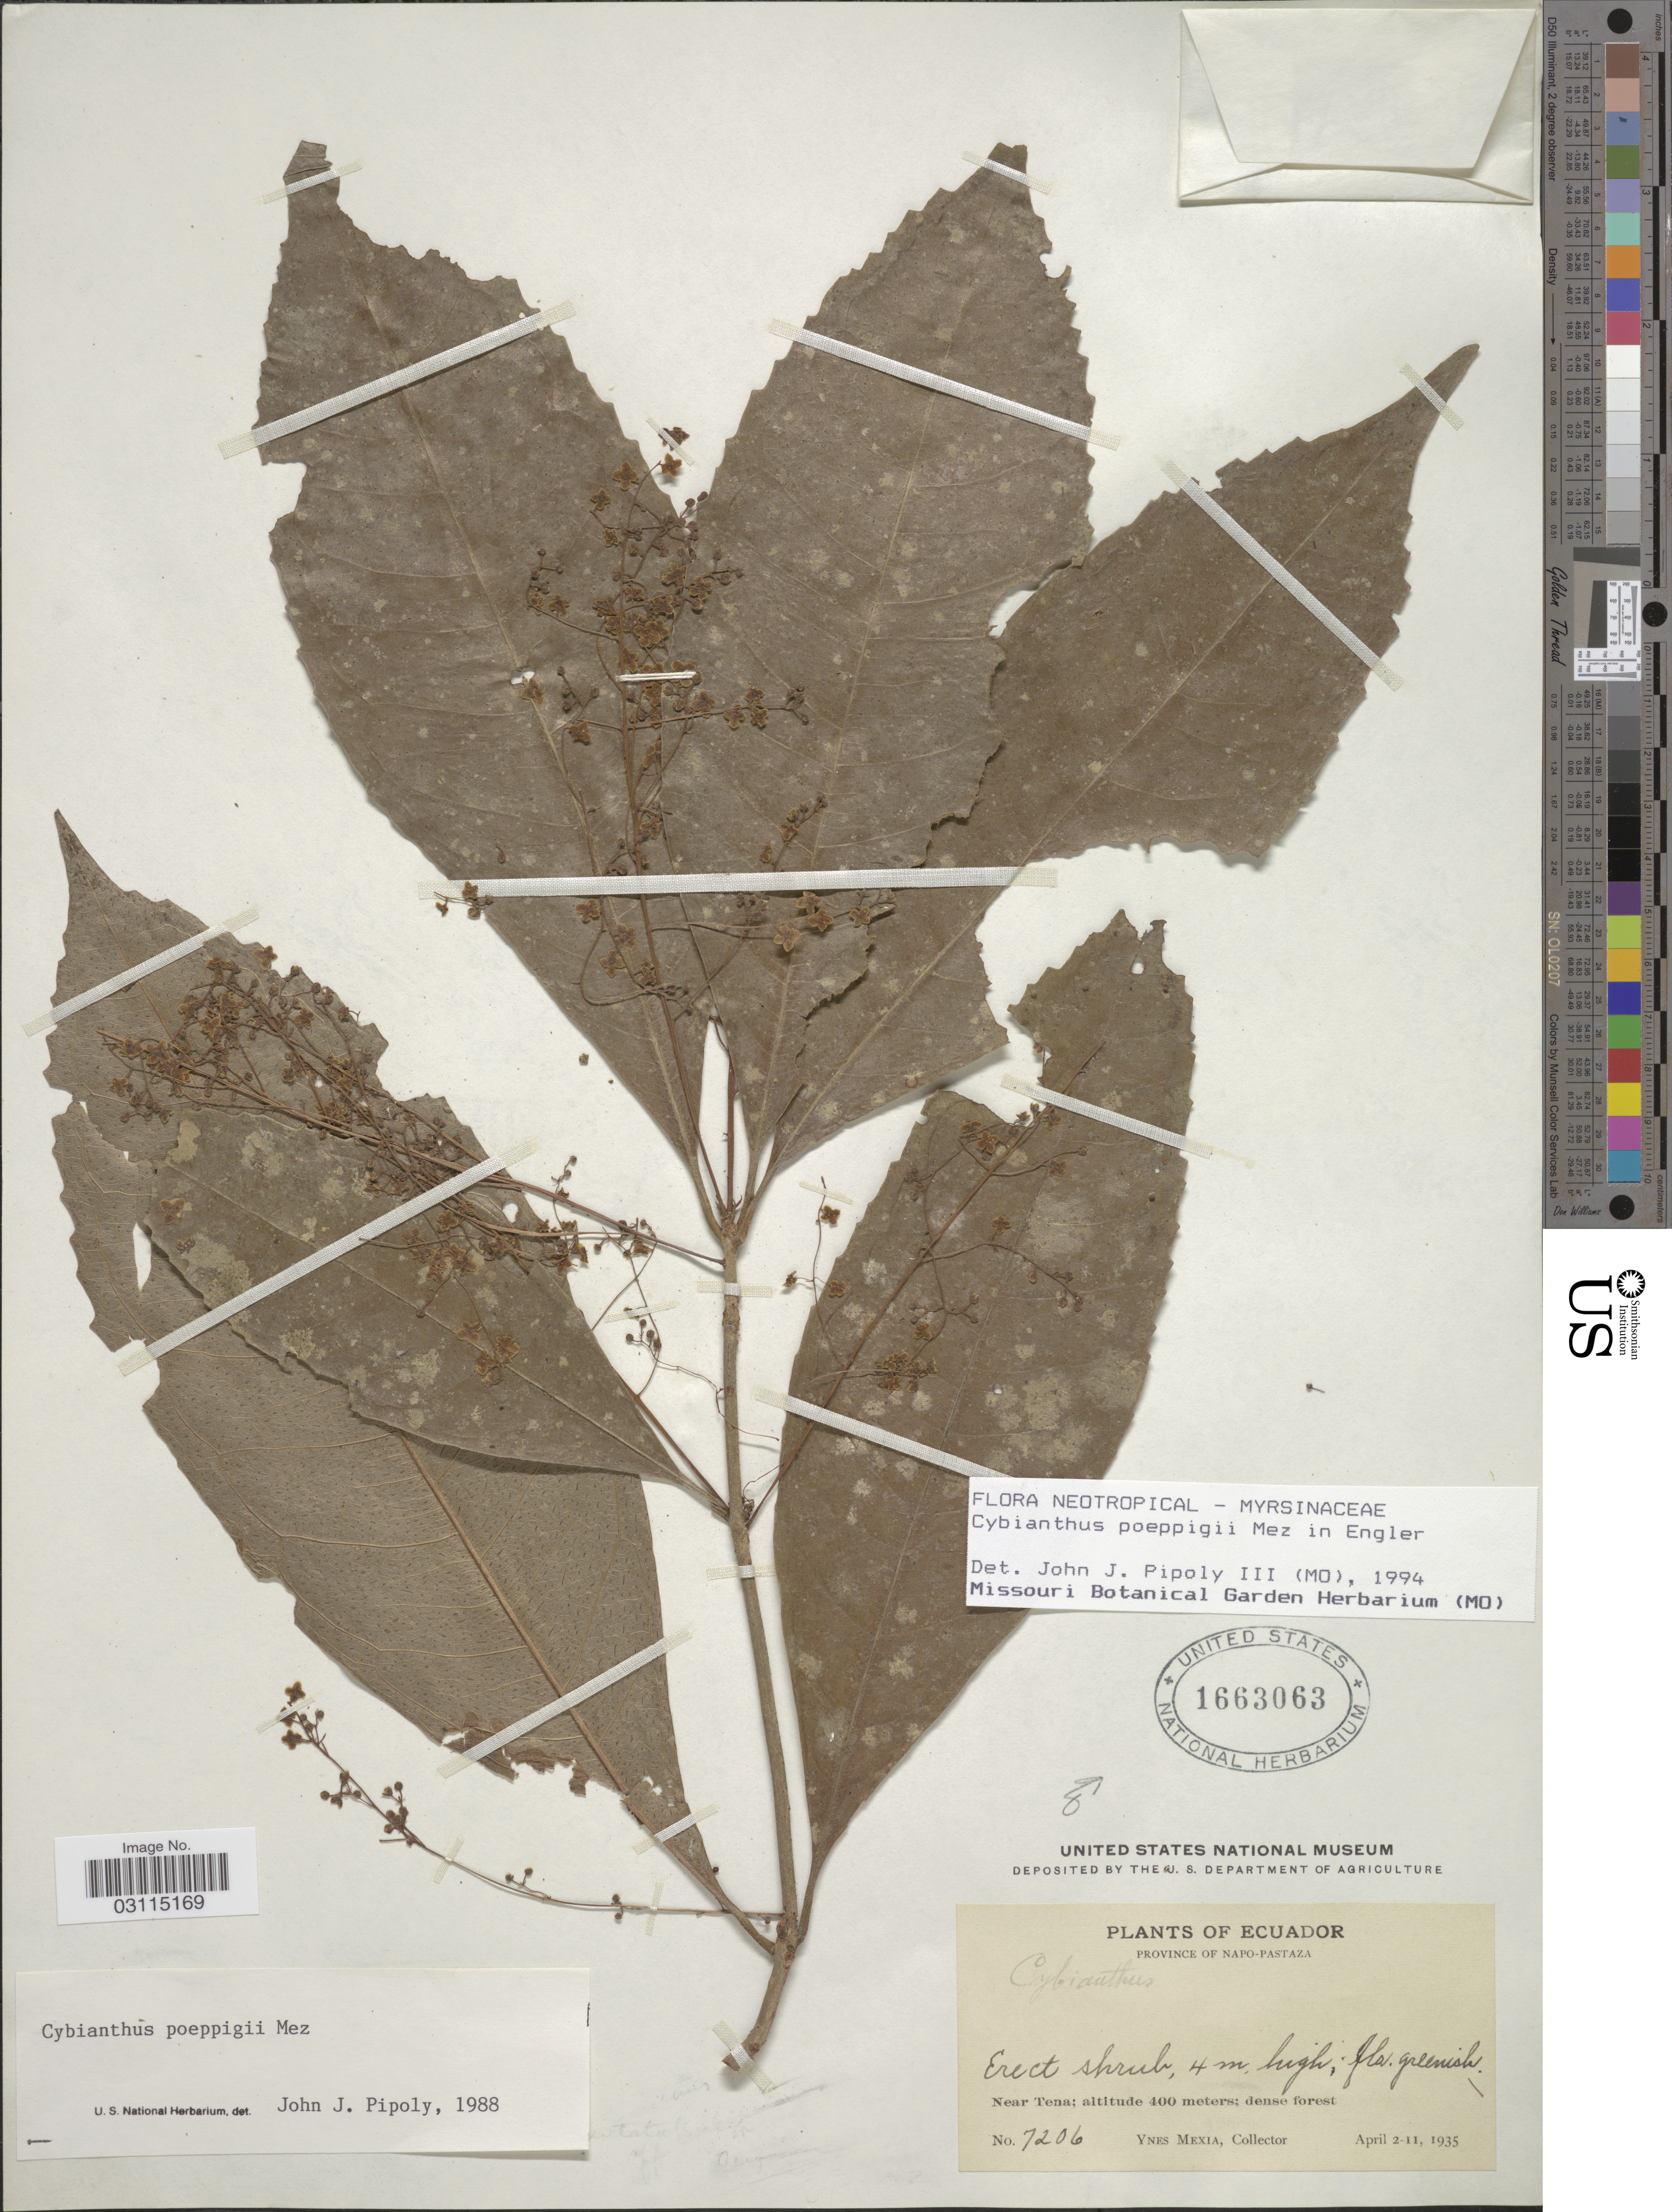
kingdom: Plantae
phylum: Tracheophyta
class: Magnoliopsida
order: Ericales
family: Primulaceae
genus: Cybianthus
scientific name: Cybianthus poeppigii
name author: Mez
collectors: Y. Mexia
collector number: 7206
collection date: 1935-04-02/1935-04-11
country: Ecuador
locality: Province of Napo-Pastaza. Near Tena.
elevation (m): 400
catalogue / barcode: US 1663063